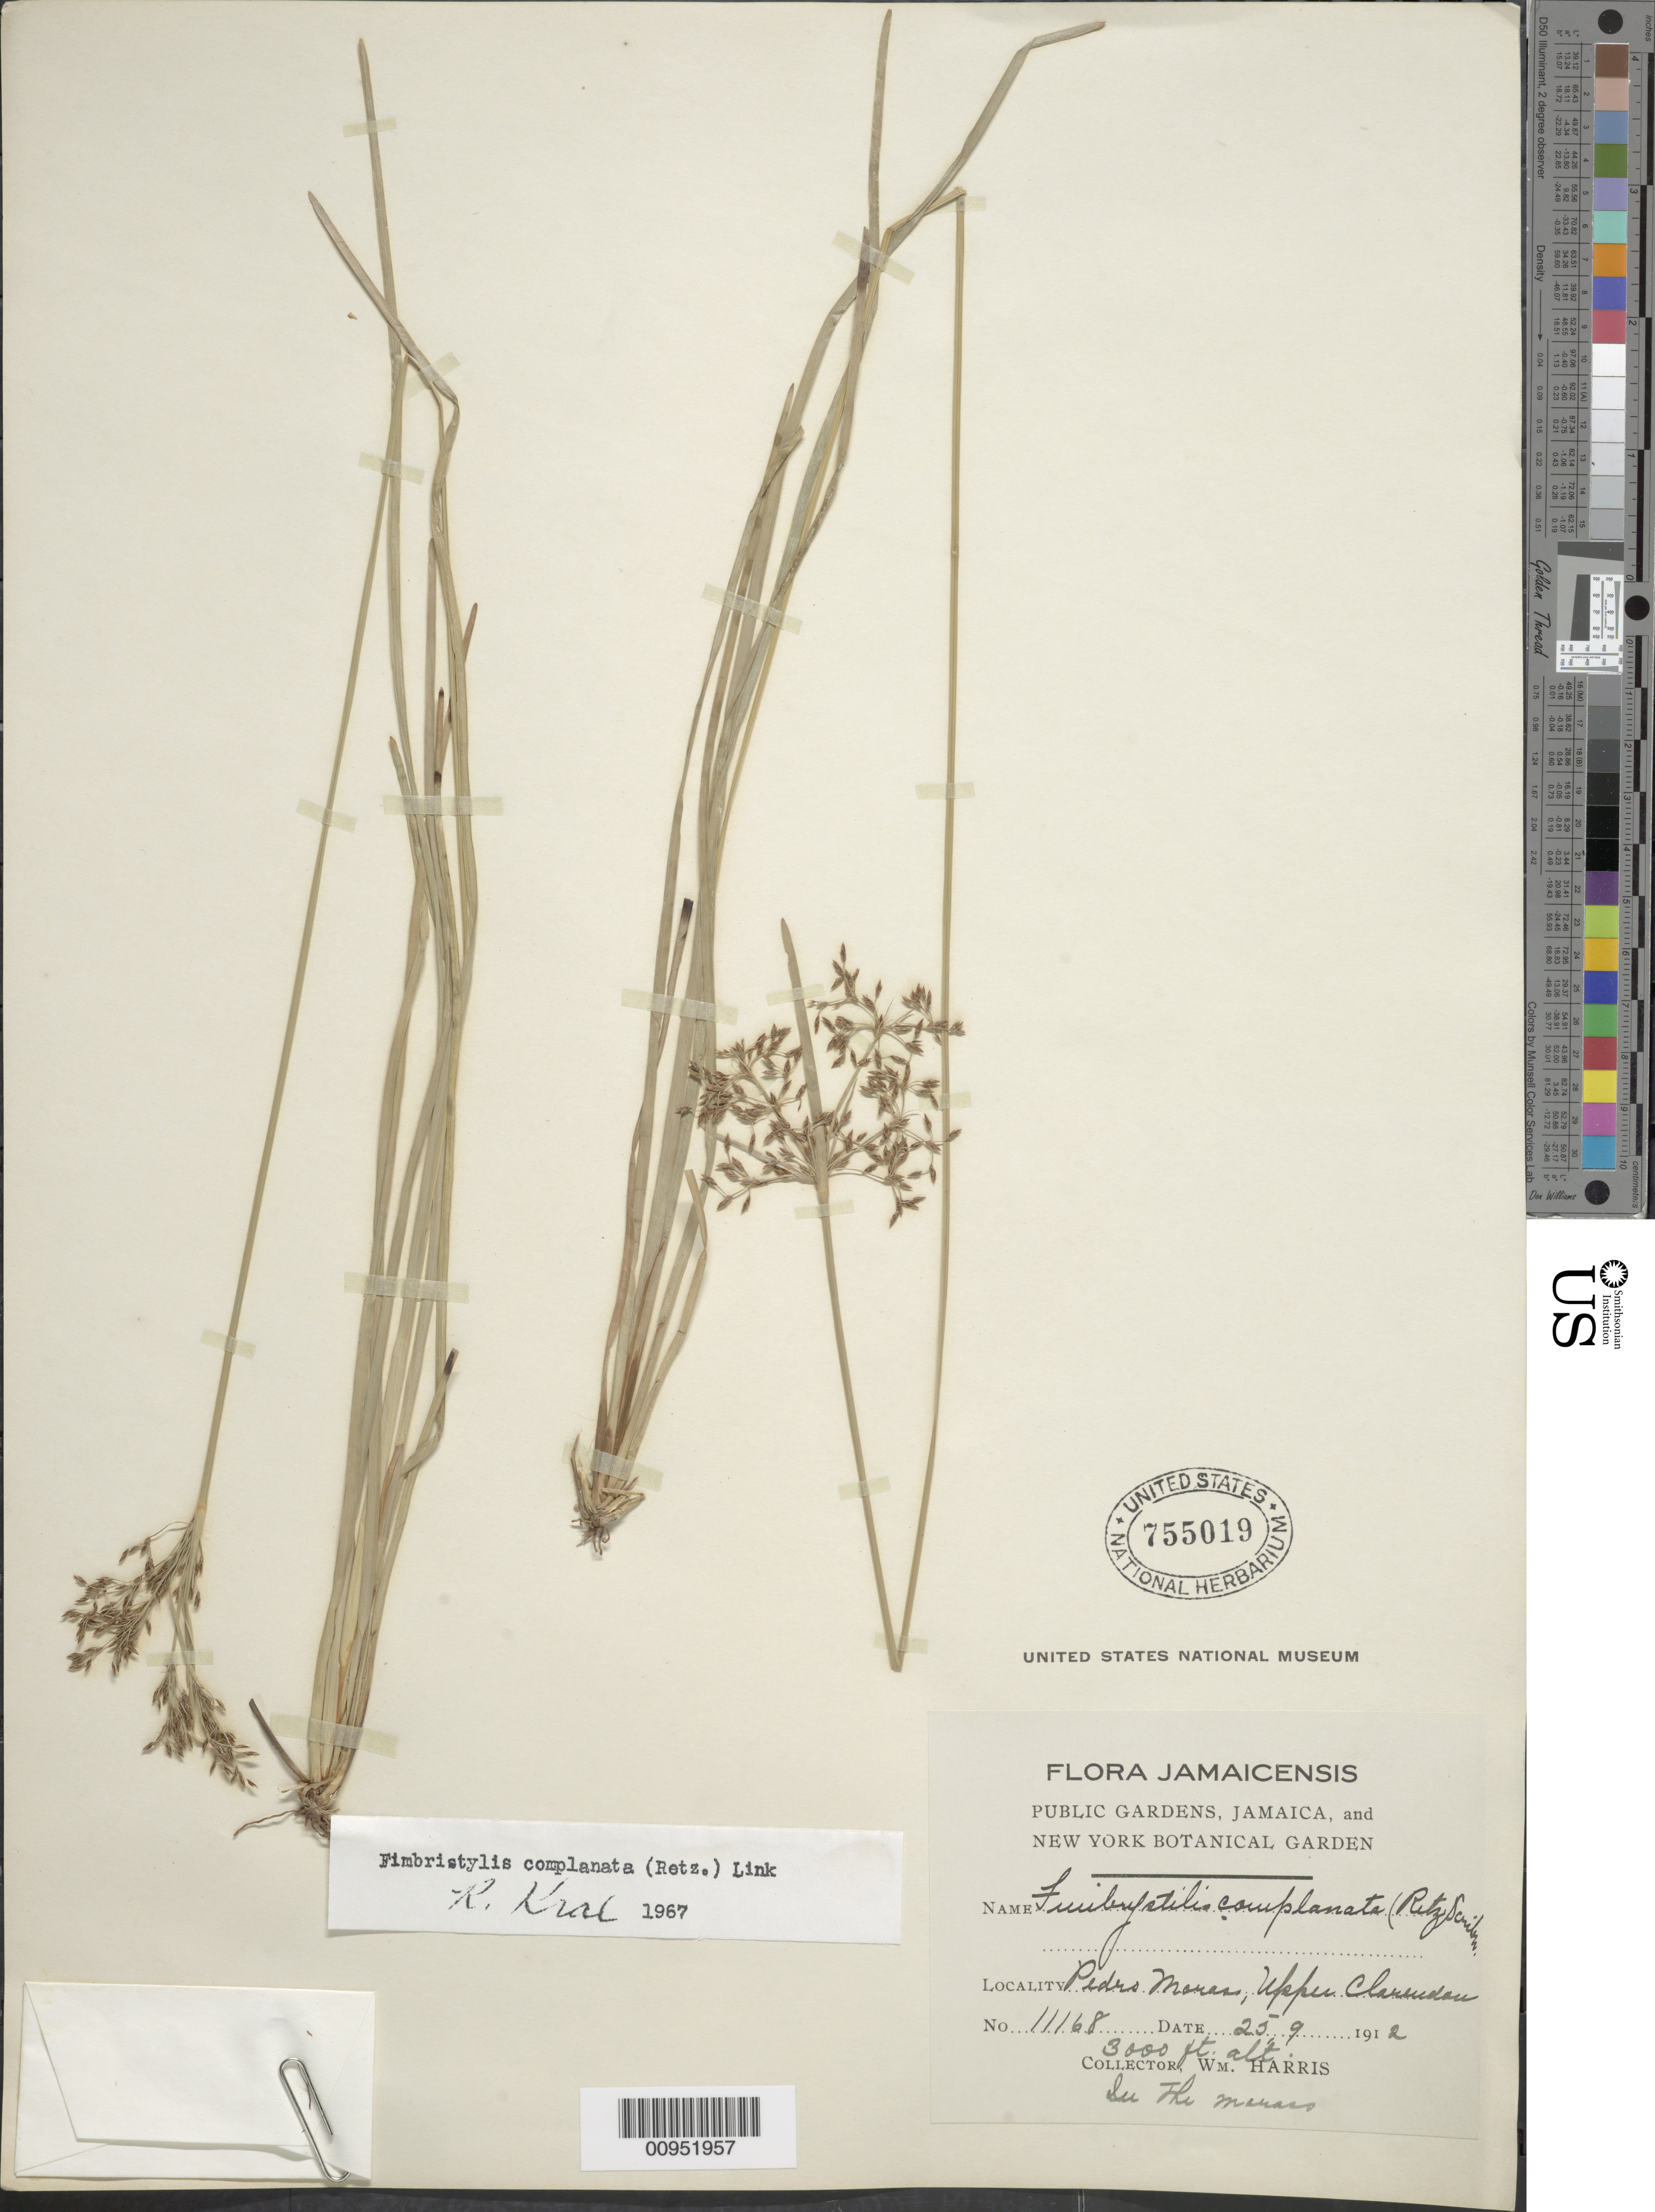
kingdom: Plantae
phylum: Tracheophyta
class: Liliopsida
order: Poales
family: Cyperaceae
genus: Fimbristylis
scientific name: Fimbristylis complanata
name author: (Retz.) Link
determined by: Kral, Robert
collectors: W. H. Harris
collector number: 11168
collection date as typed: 25 Sep 1912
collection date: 1912-09-25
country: Jamaica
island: Jamaica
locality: Pedro Maras, Upper Clarendon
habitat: In the "marass"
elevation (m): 914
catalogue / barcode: US 755019